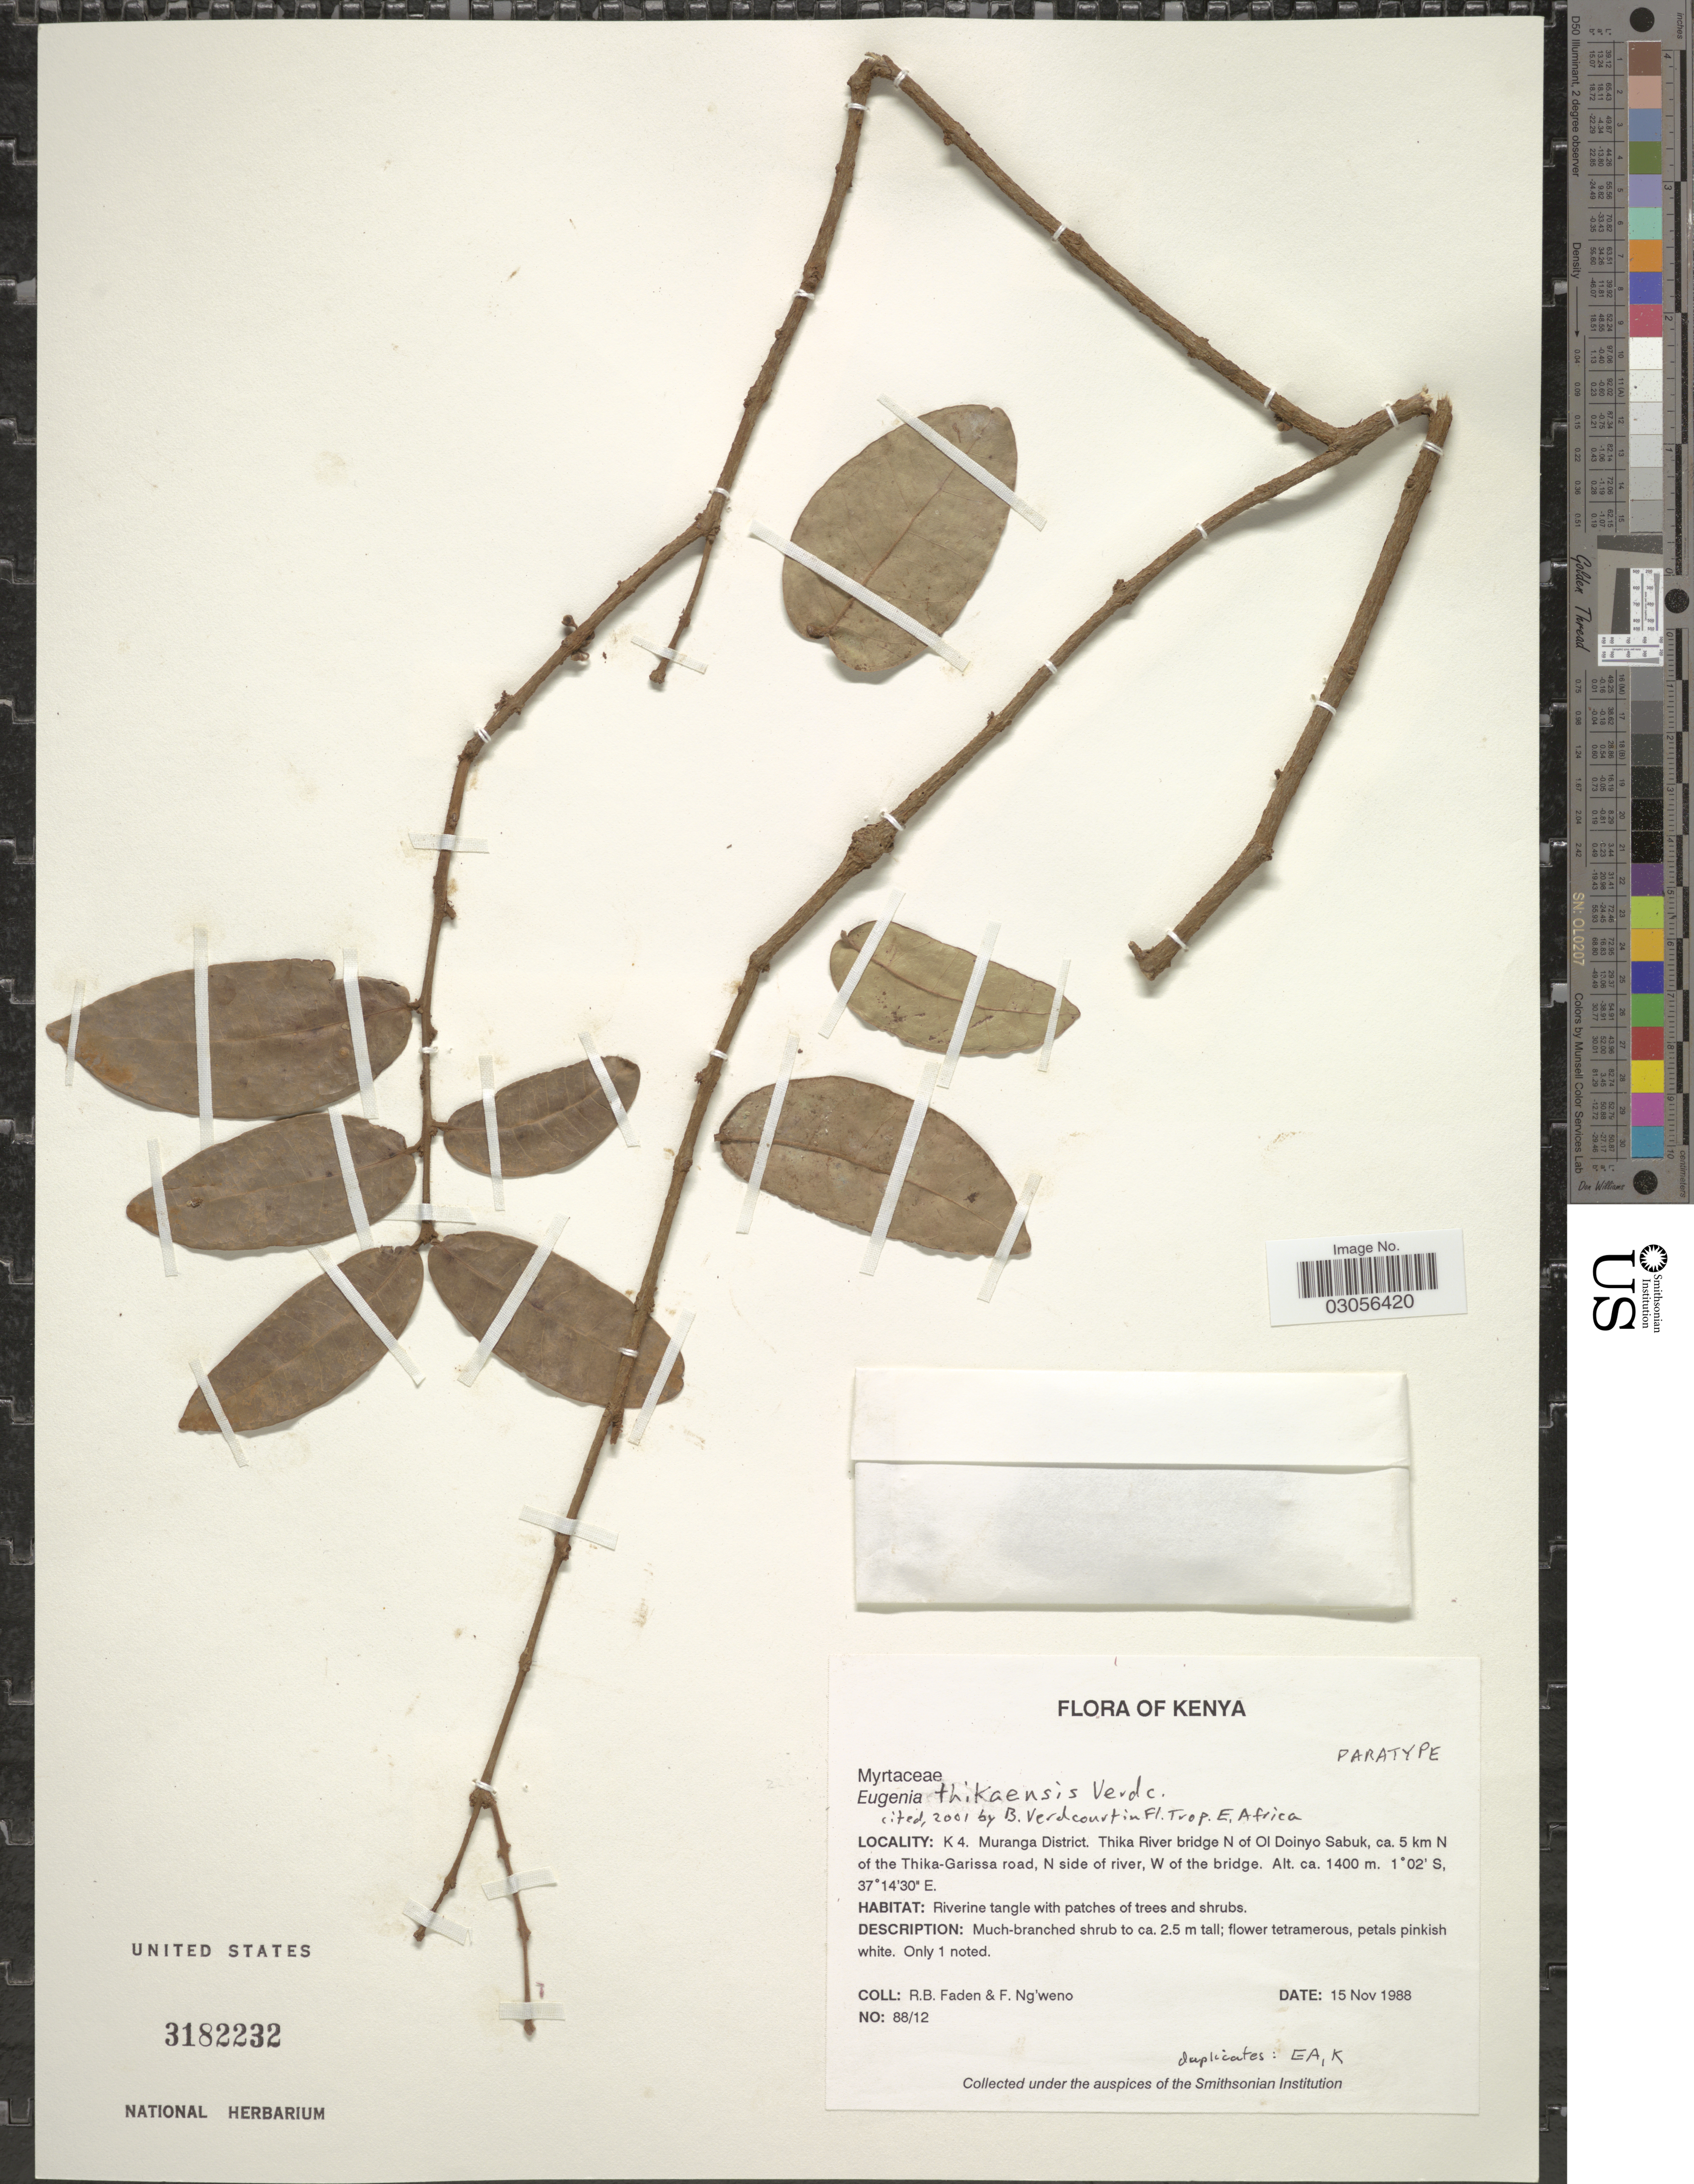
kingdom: Plantae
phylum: Tracheophyta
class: Magnoliopsida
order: Myrtales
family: Myrtaceae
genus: Eugenia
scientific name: Eugenia thikaensis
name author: Verdc.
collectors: R. B. Faden & F. Ng'weno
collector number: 88/12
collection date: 1988-11-15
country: Kenya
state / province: Murang'a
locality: K 4. Muranga District. Thika River bridge N of Ol Doinyo Sabuk, ca. 5 km N of the Thika-Garissa road, N side of river, W of the bridge.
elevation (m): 1400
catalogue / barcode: US 3182232